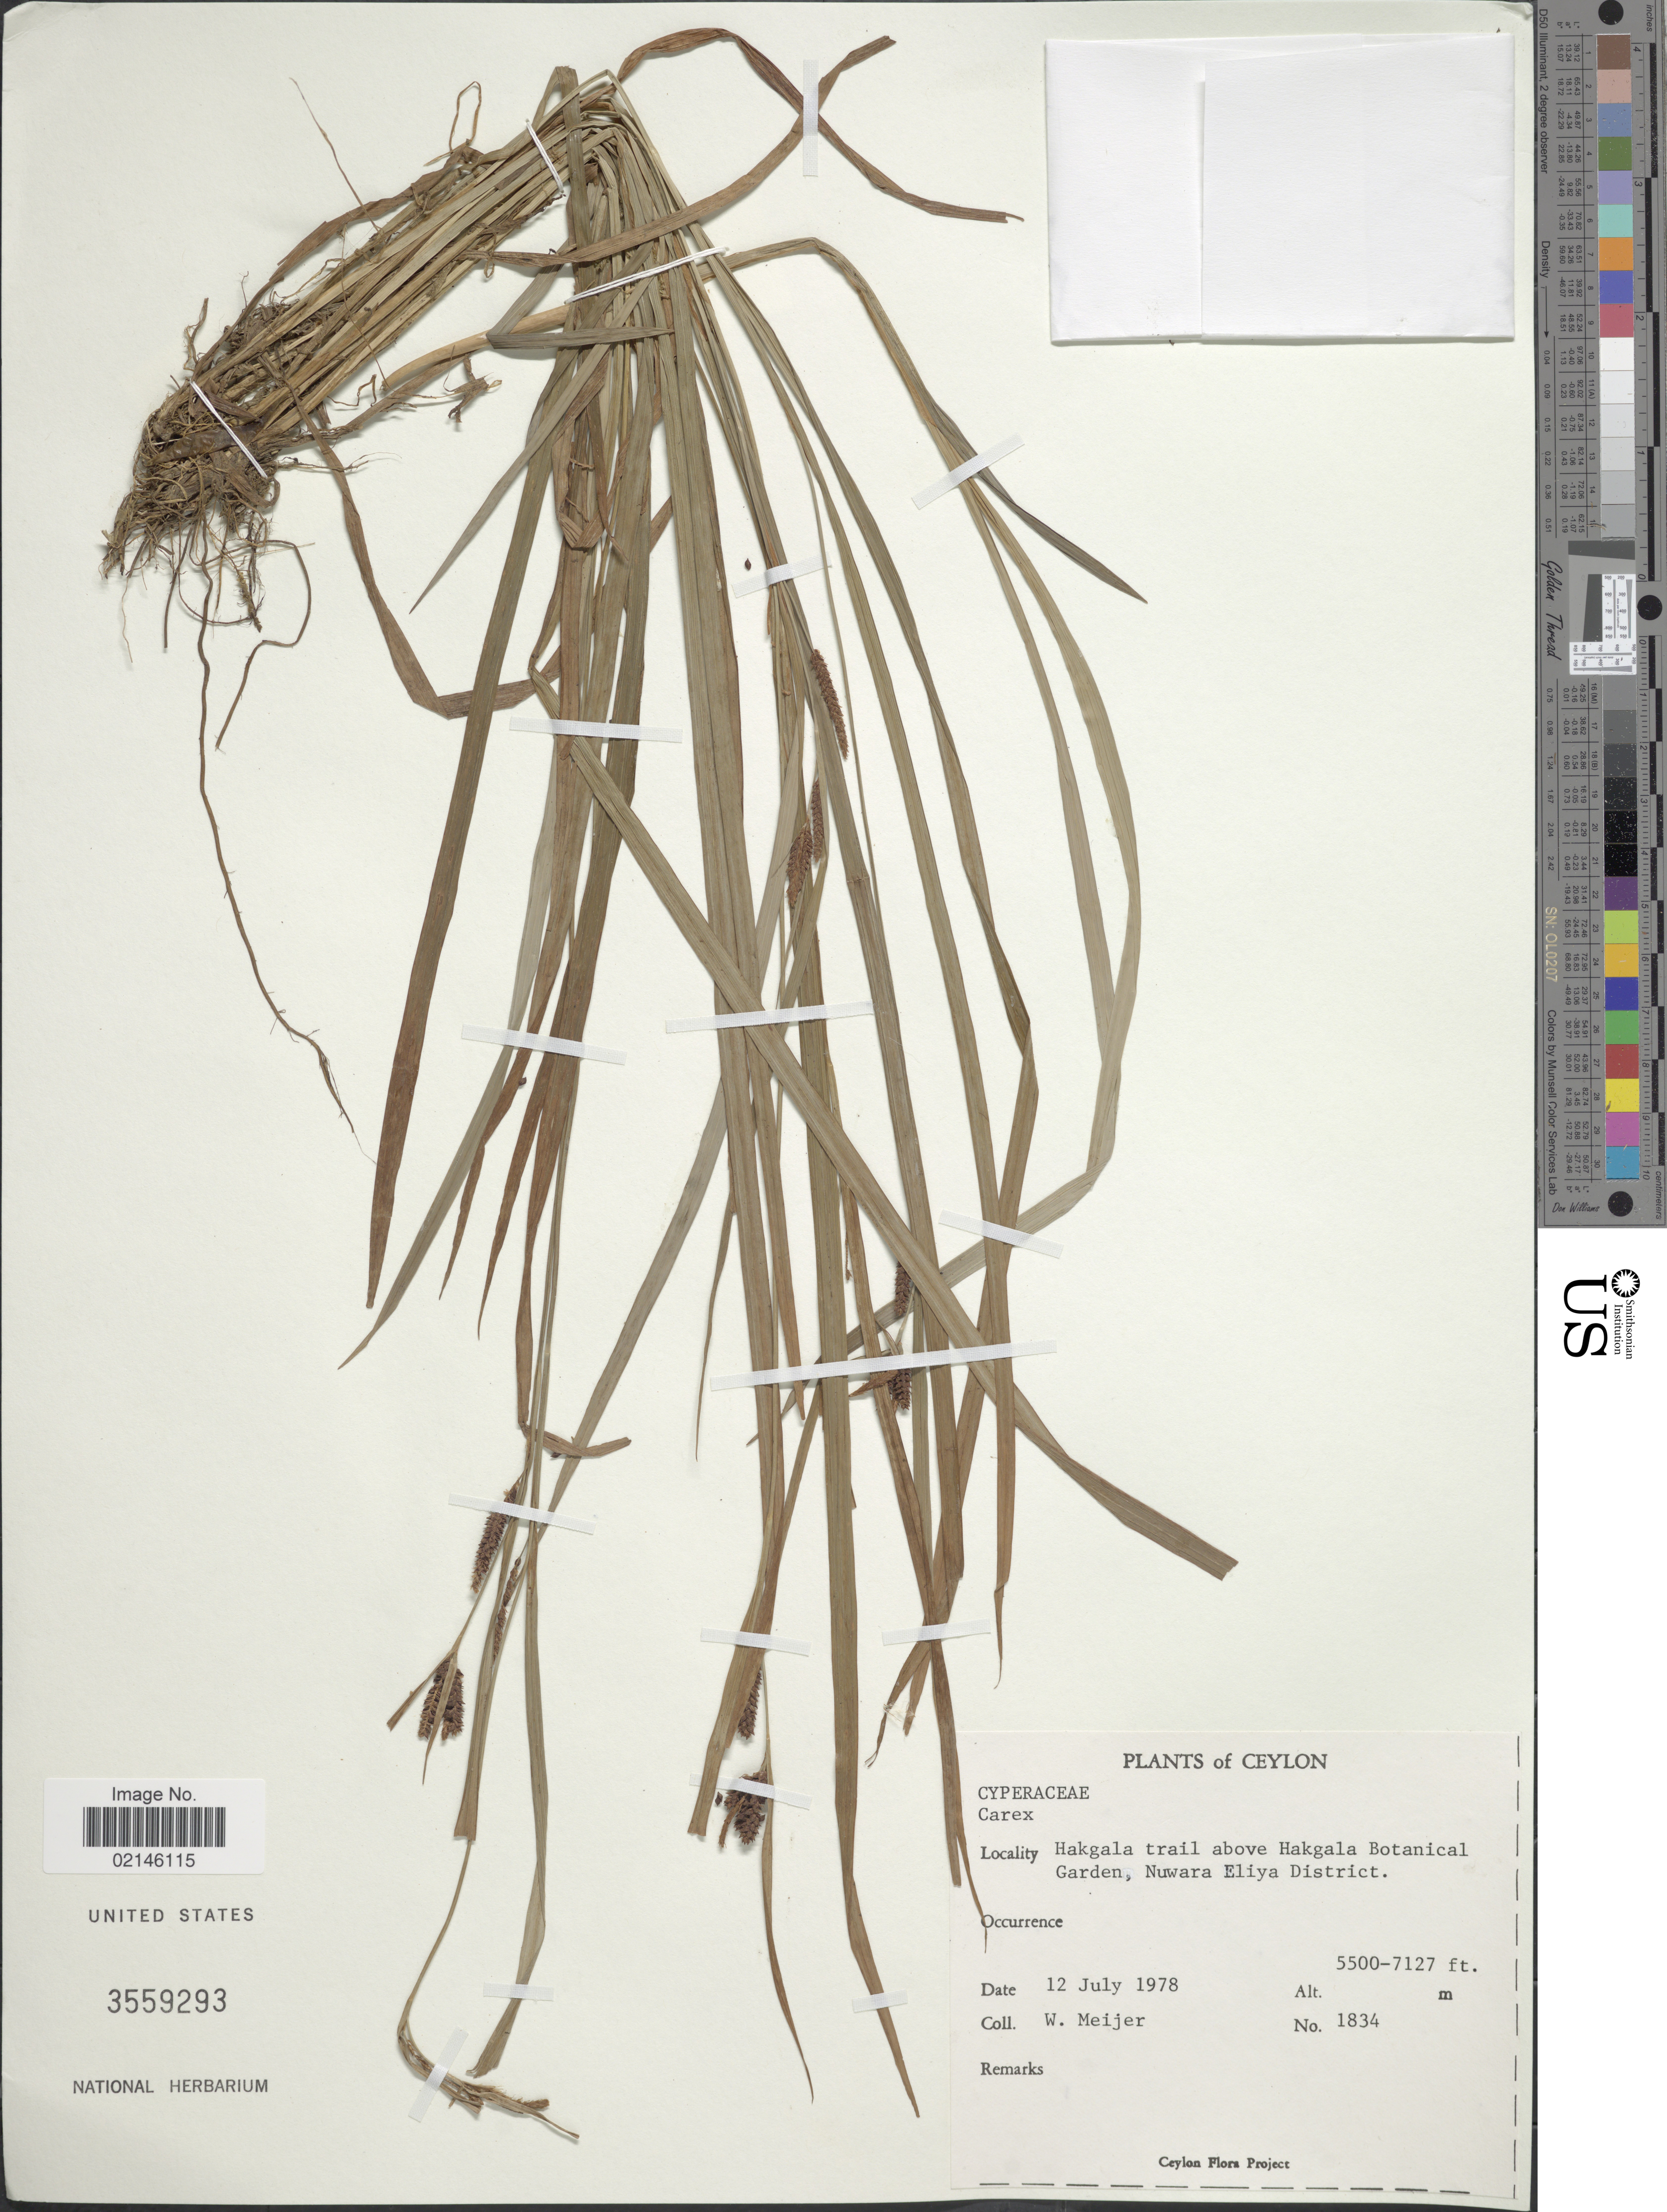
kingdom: Plantae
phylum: Tracheophyta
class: Liliopsida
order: Poales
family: Cyperaceae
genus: Carex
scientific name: Carex maculata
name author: Boott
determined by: Strong, Mark T., (BOT), Smithsonian Institution - National Museum of Natural History (UNITED STATES)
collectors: W. Meijer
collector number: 1834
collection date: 1978-07-12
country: Sri Lanka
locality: Ceylon. Hakgala trail above Hakgala Botanical Garden, Nuwara Eliya Dsitrict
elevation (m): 1676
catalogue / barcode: US 3559293